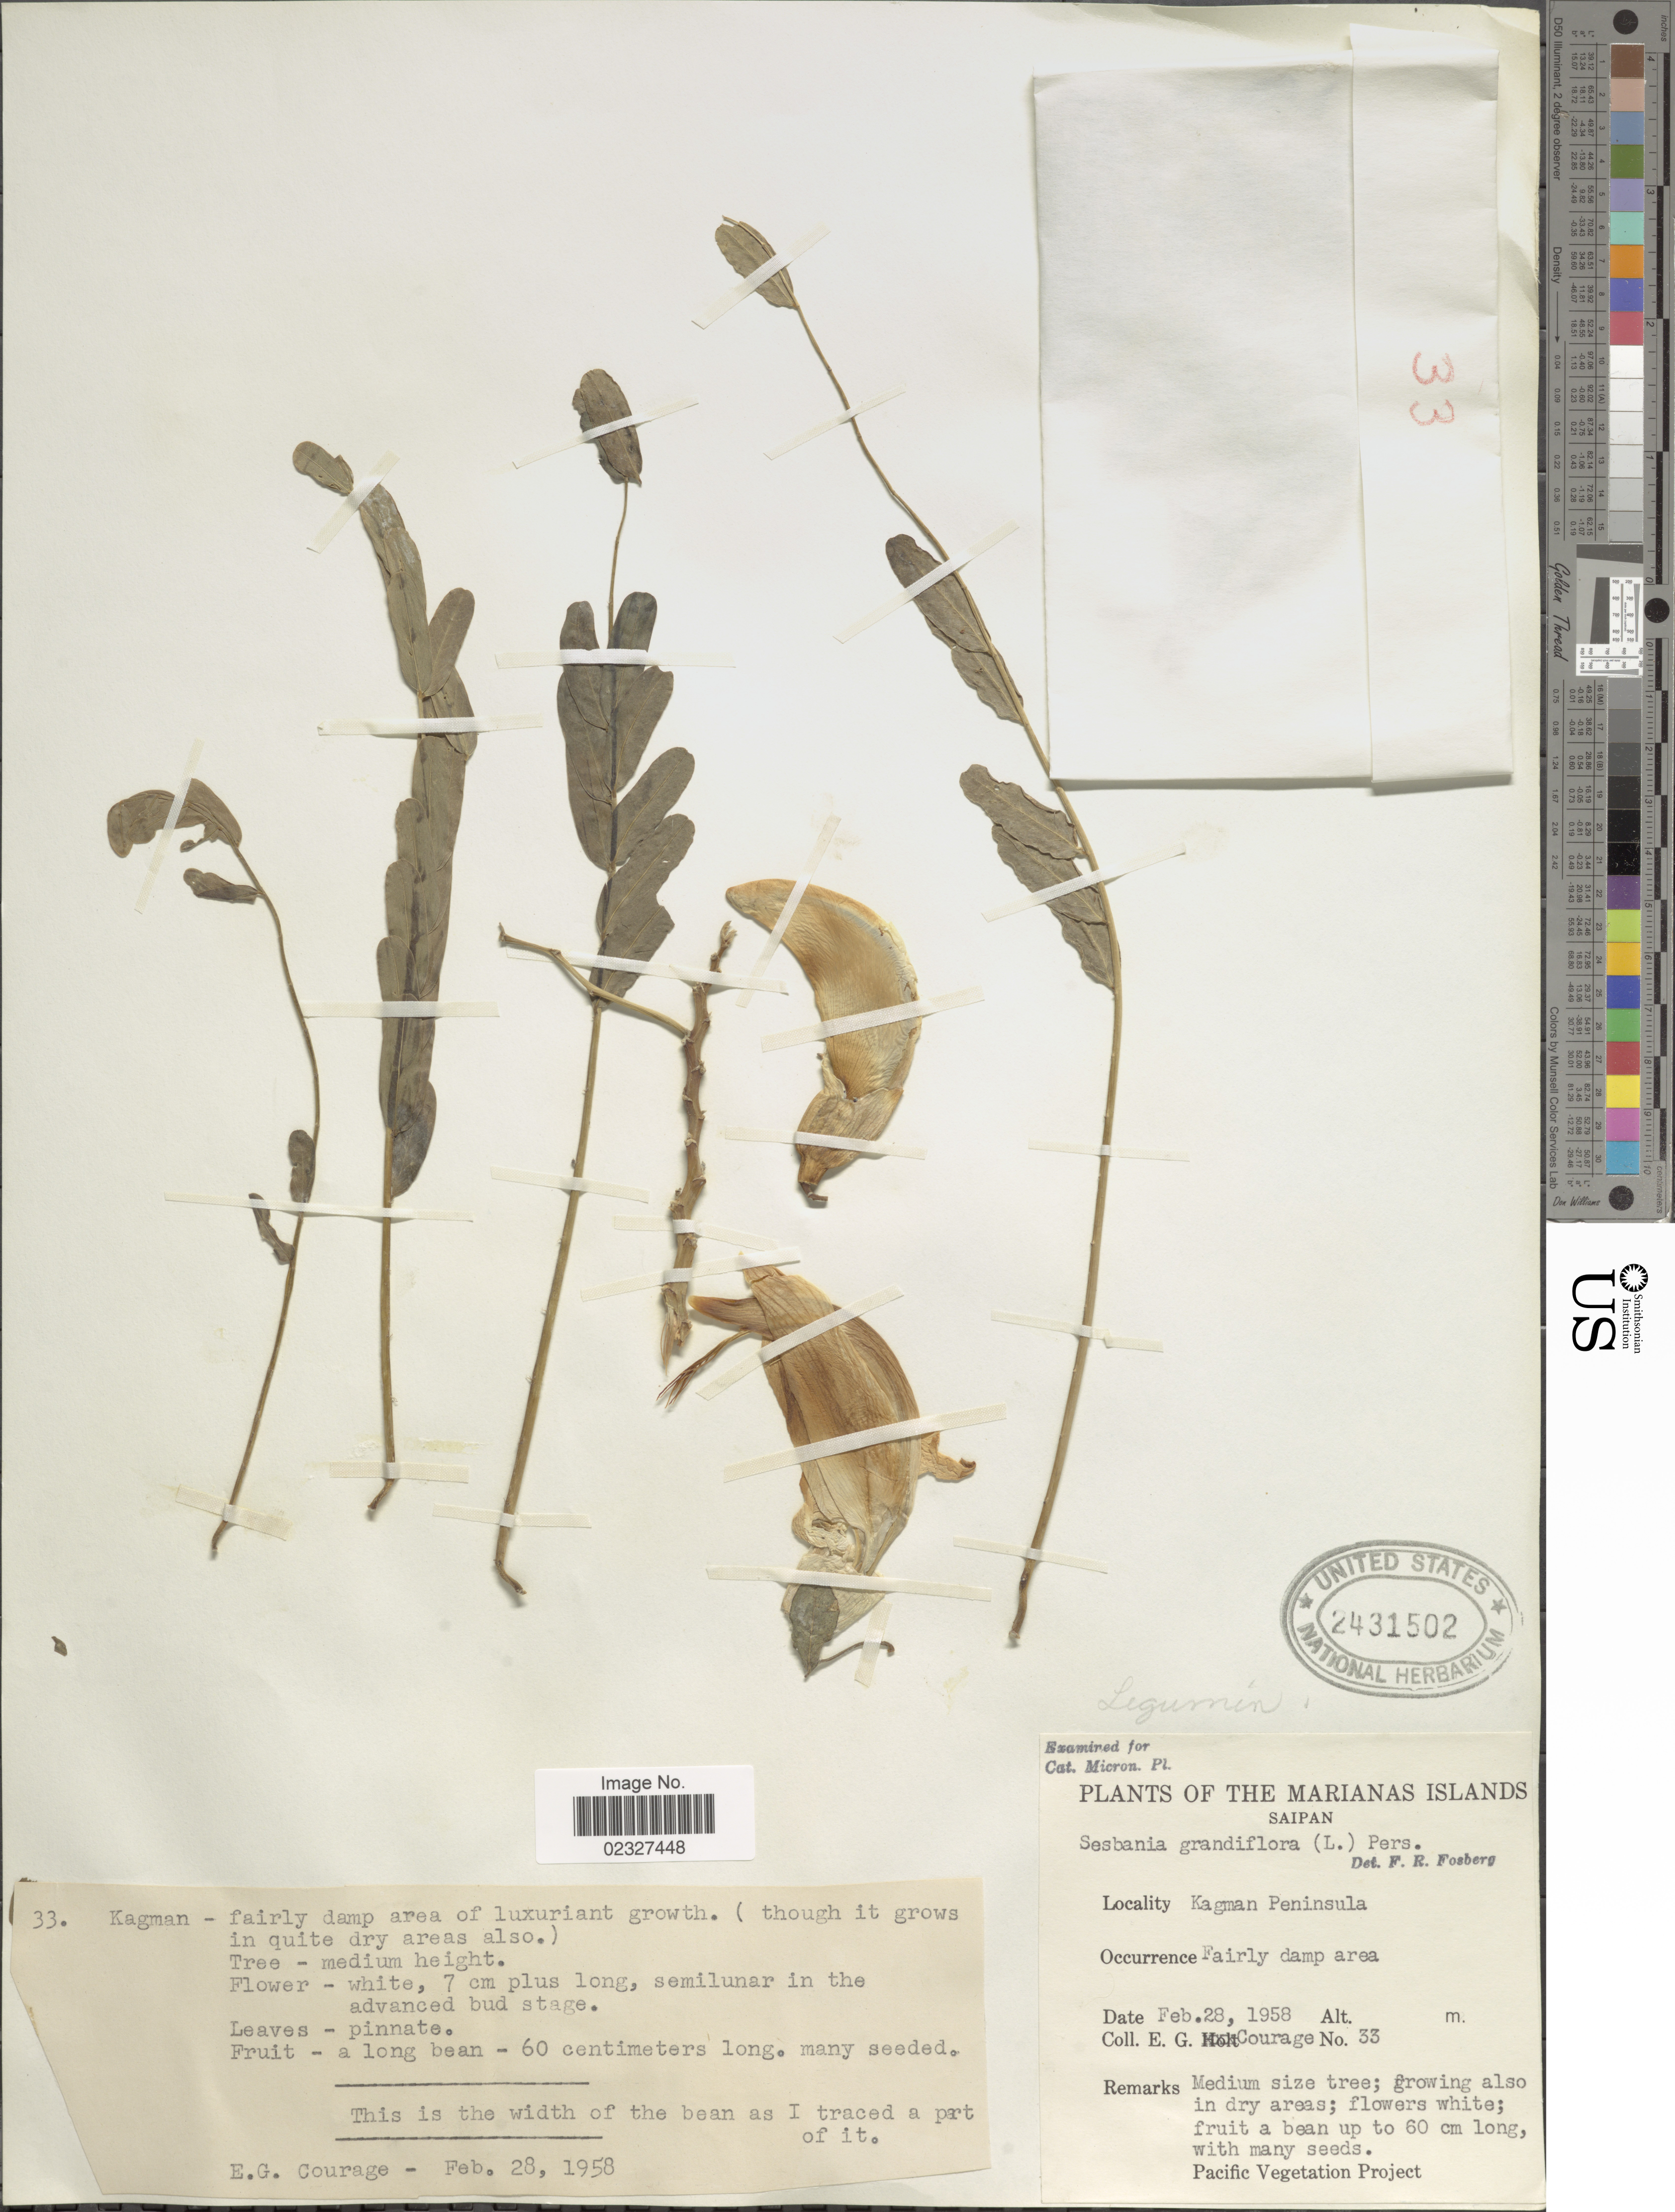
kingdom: Plantae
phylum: Tracheophyta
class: Magnoliopsida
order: Fabales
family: Fabaceae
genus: Sesbania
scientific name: Sesbania grandiflora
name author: (L.) Poir.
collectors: E. Courage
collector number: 33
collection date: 1958-02-28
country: Northern Mariana Islands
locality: Marianas Islands, Saipan, Kagman Peninsula, fairly damp area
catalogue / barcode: US 2431502